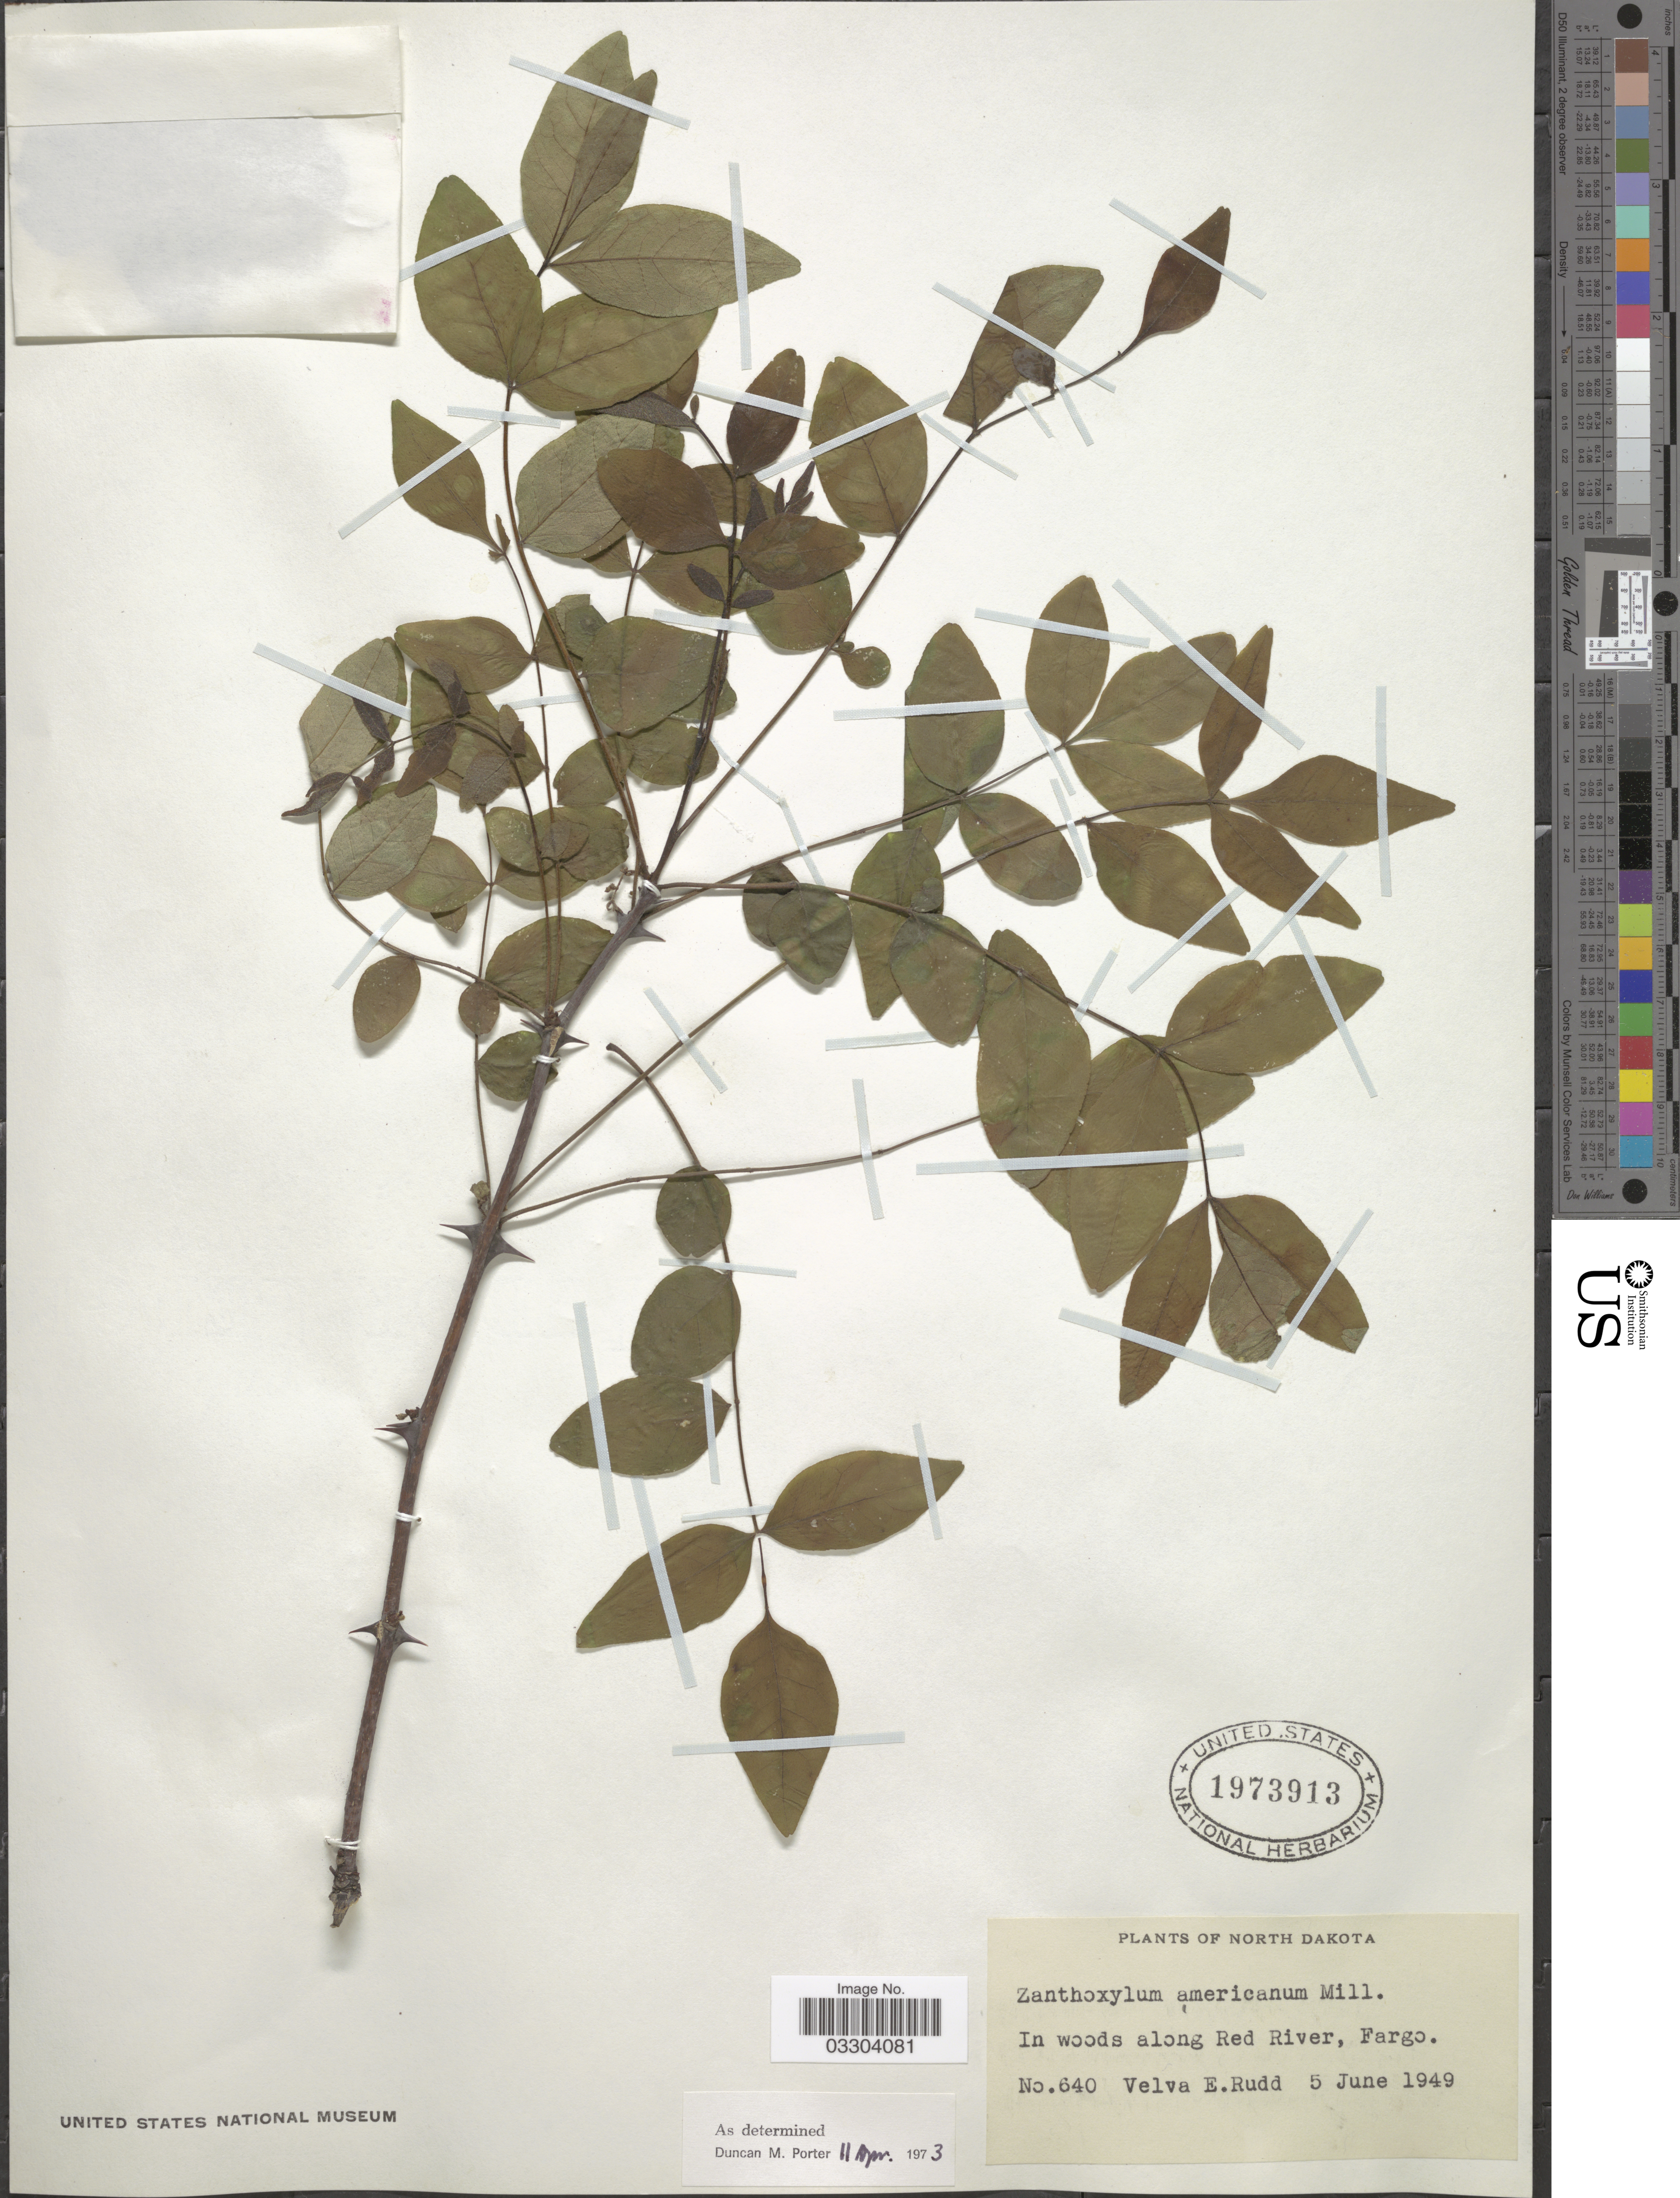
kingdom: Plantae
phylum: Tracheophyta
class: Magnoliopsida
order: Sapindales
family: Rutaceae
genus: Zanthoxylum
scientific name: Zanthoxylum americanum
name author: Mill.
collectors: V. E. Rudd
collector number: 640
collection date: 1949-06-05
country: United States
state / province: North Dakota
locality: In woods along Red River, Fargo.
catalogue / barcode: US 1973913